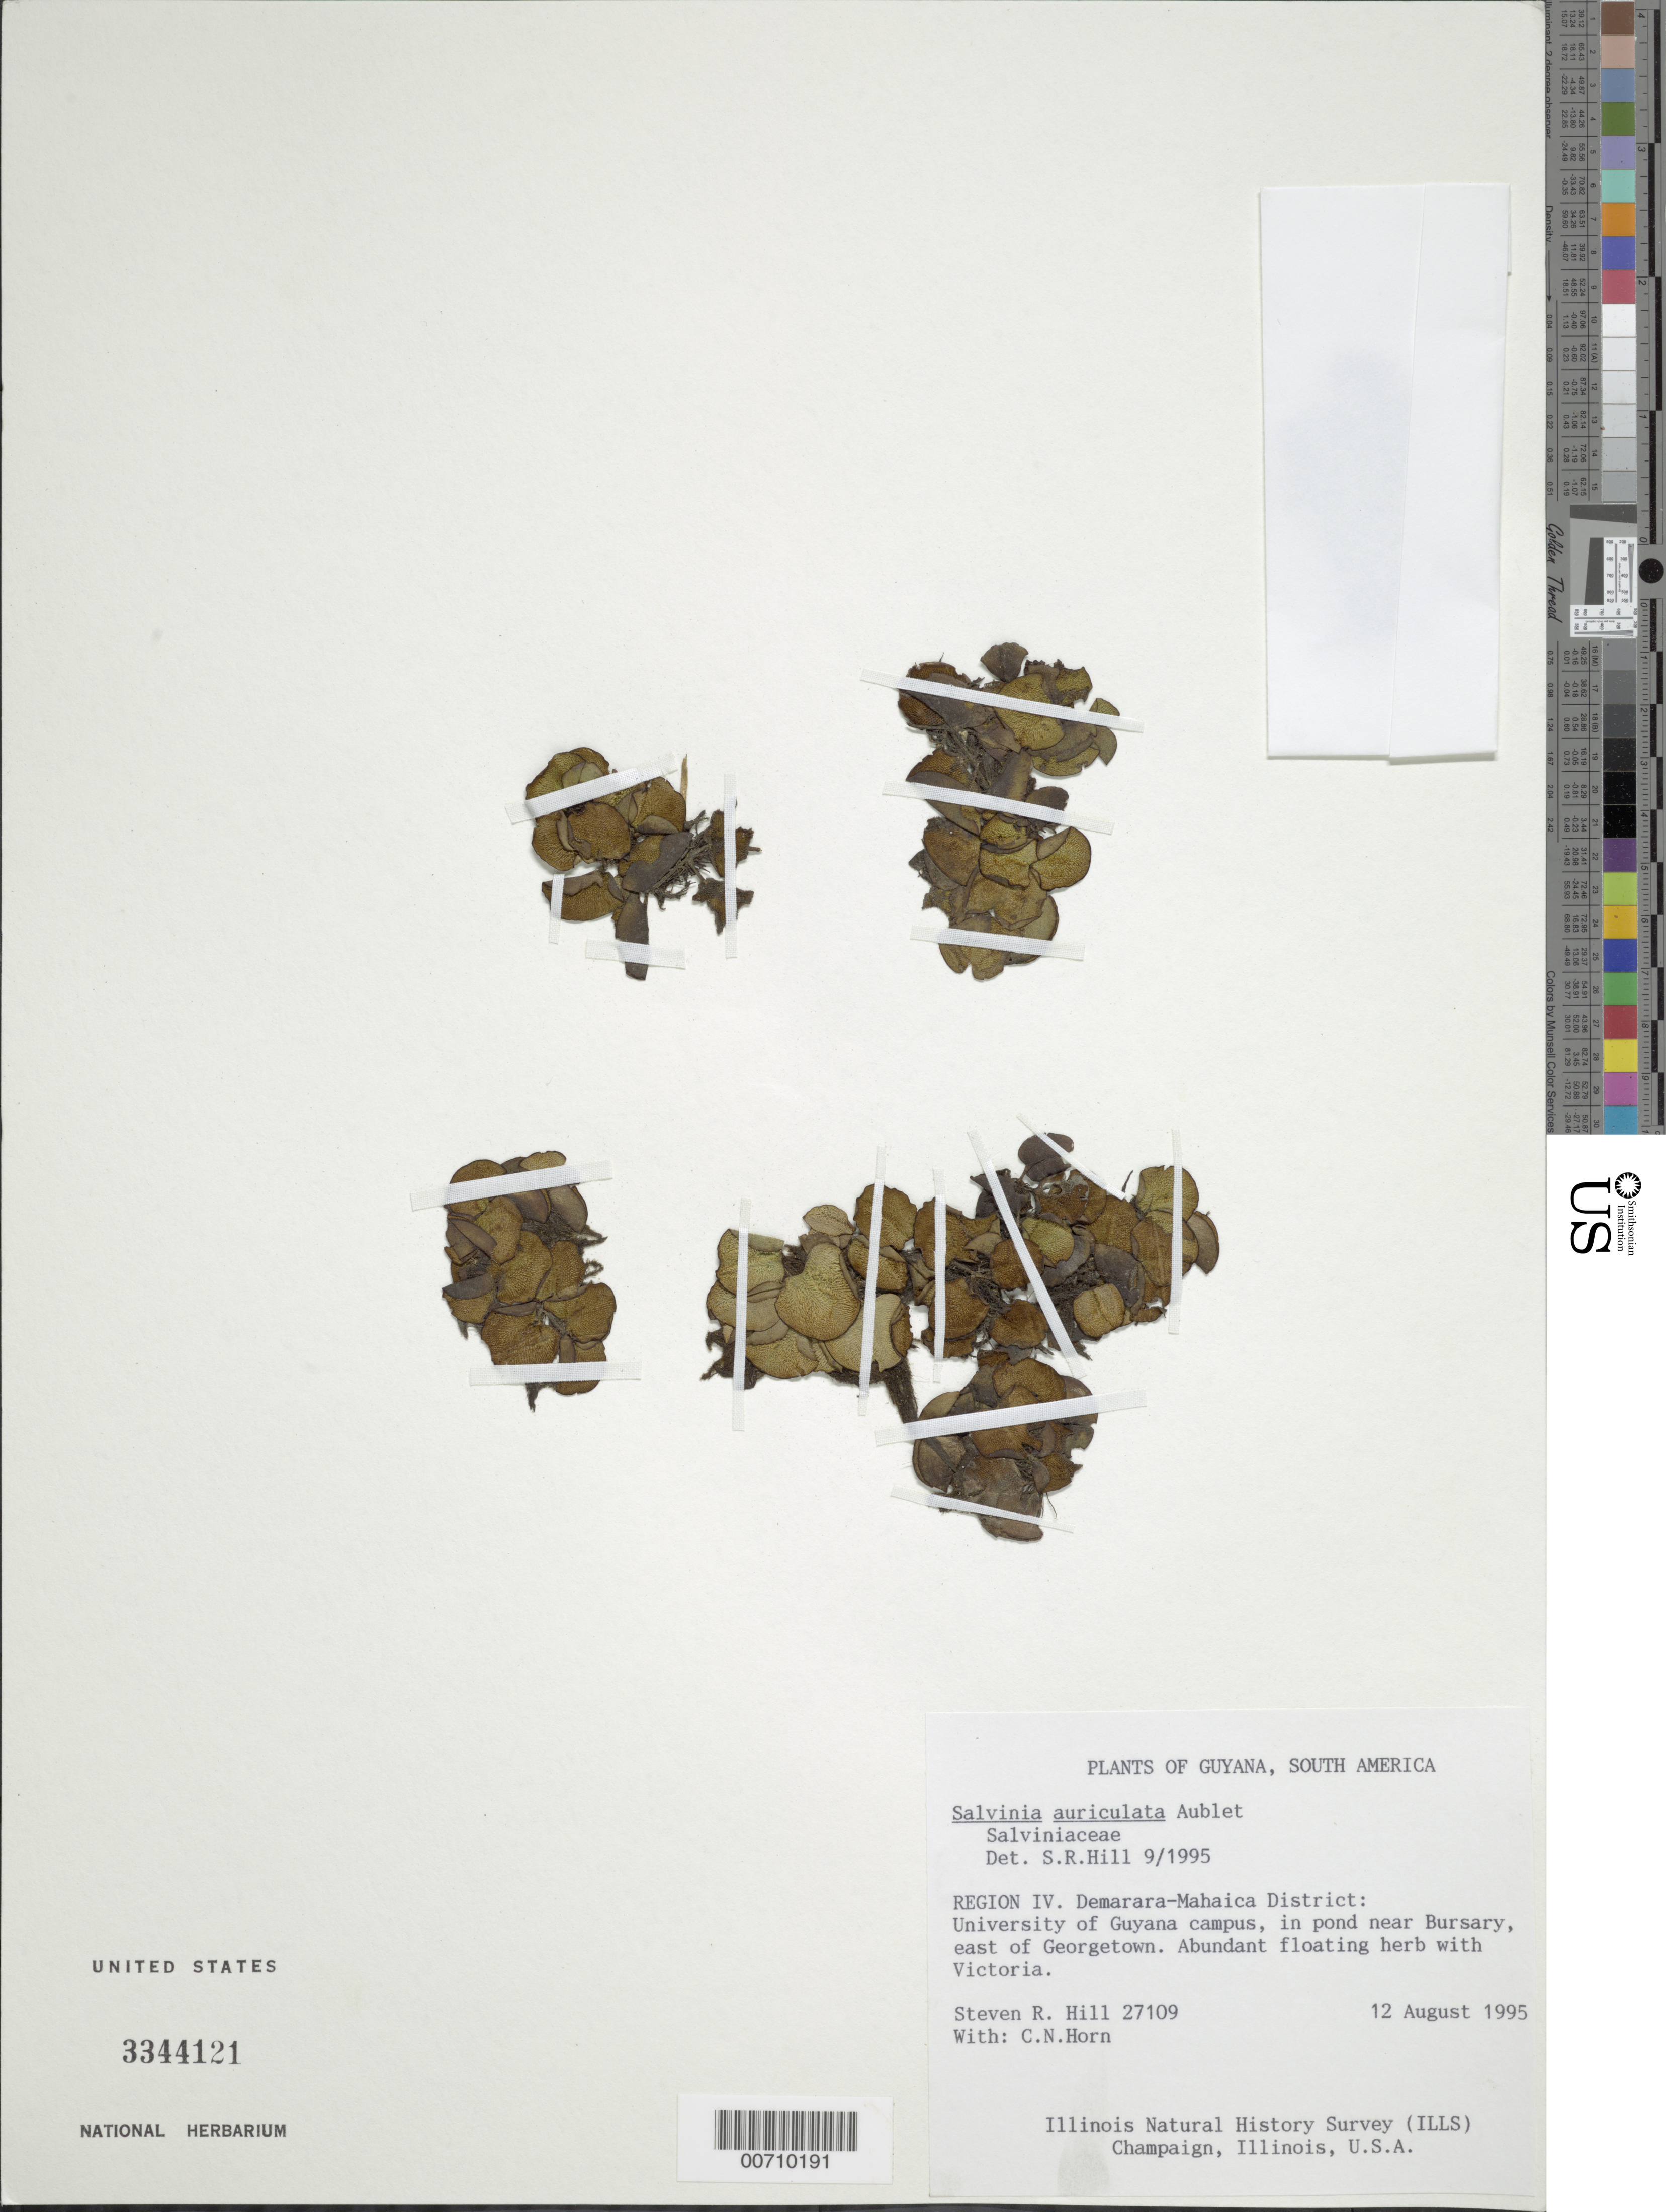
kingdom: Plantae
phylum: Tracheophyta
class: Polypodiopsida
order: Salviniales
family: Salviniaceae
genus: Salvinia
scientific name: Salvinia auriculata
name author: Aubl.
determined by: Hill, Steven R.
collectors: S. R. Hill & C. N. Horn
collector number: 27109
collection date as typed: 12-Aug-95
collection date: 1995-08-12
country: Guyana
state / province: Demerara-Mahaica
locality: Georgetown, E of, on Univ. of Guyana campus, in pond near Bursary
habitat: Pond, with Victoria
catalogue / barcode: US 3344121